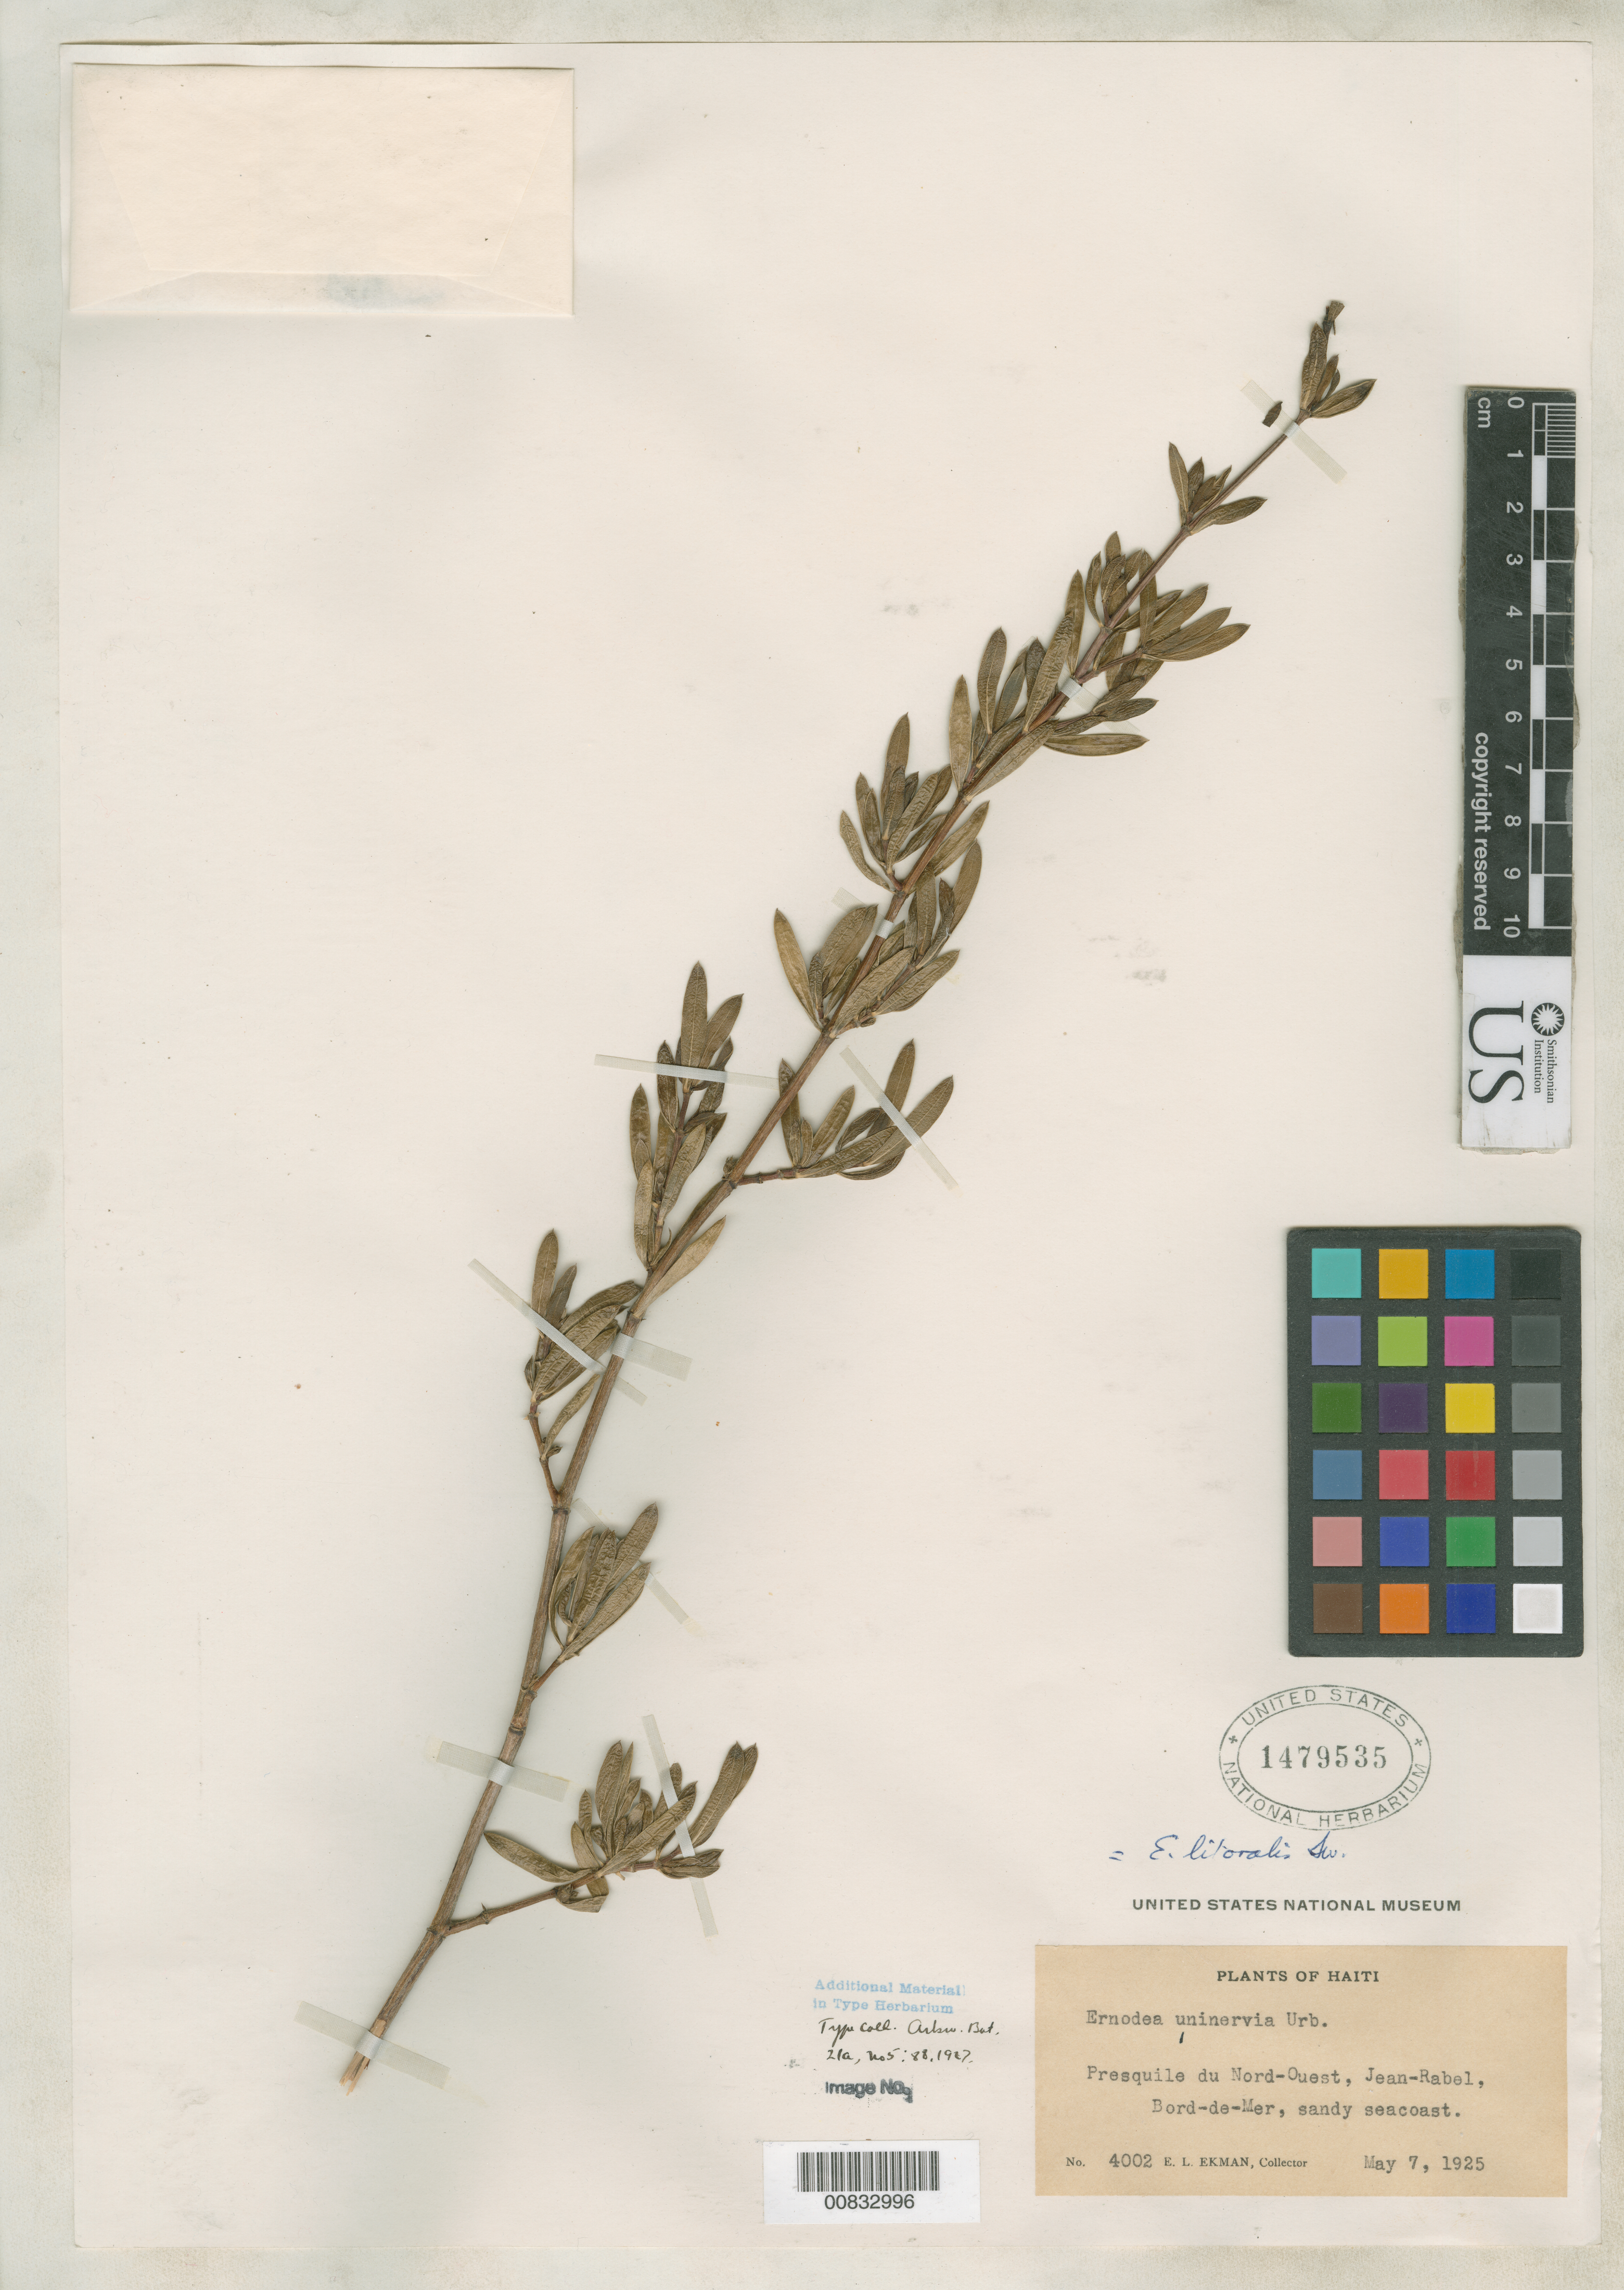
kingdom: Plantae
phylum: Tracheophyta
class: Magnoliopsida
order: Gentianales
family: Rubiaceae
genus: Ernodea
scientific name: Ernodea uninervis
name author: Urb.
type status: Isotype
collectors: E. L. Ekman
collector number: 4002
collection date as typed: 07 May 1925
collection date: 1925-05-07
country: Haiti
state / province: Nord-Óuest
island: Hispaniola Island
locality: Presquile du Nord-Ouest, Jean-Rabel, Bord-de-Mer, sandy seacoast.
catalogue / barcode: US 1479535